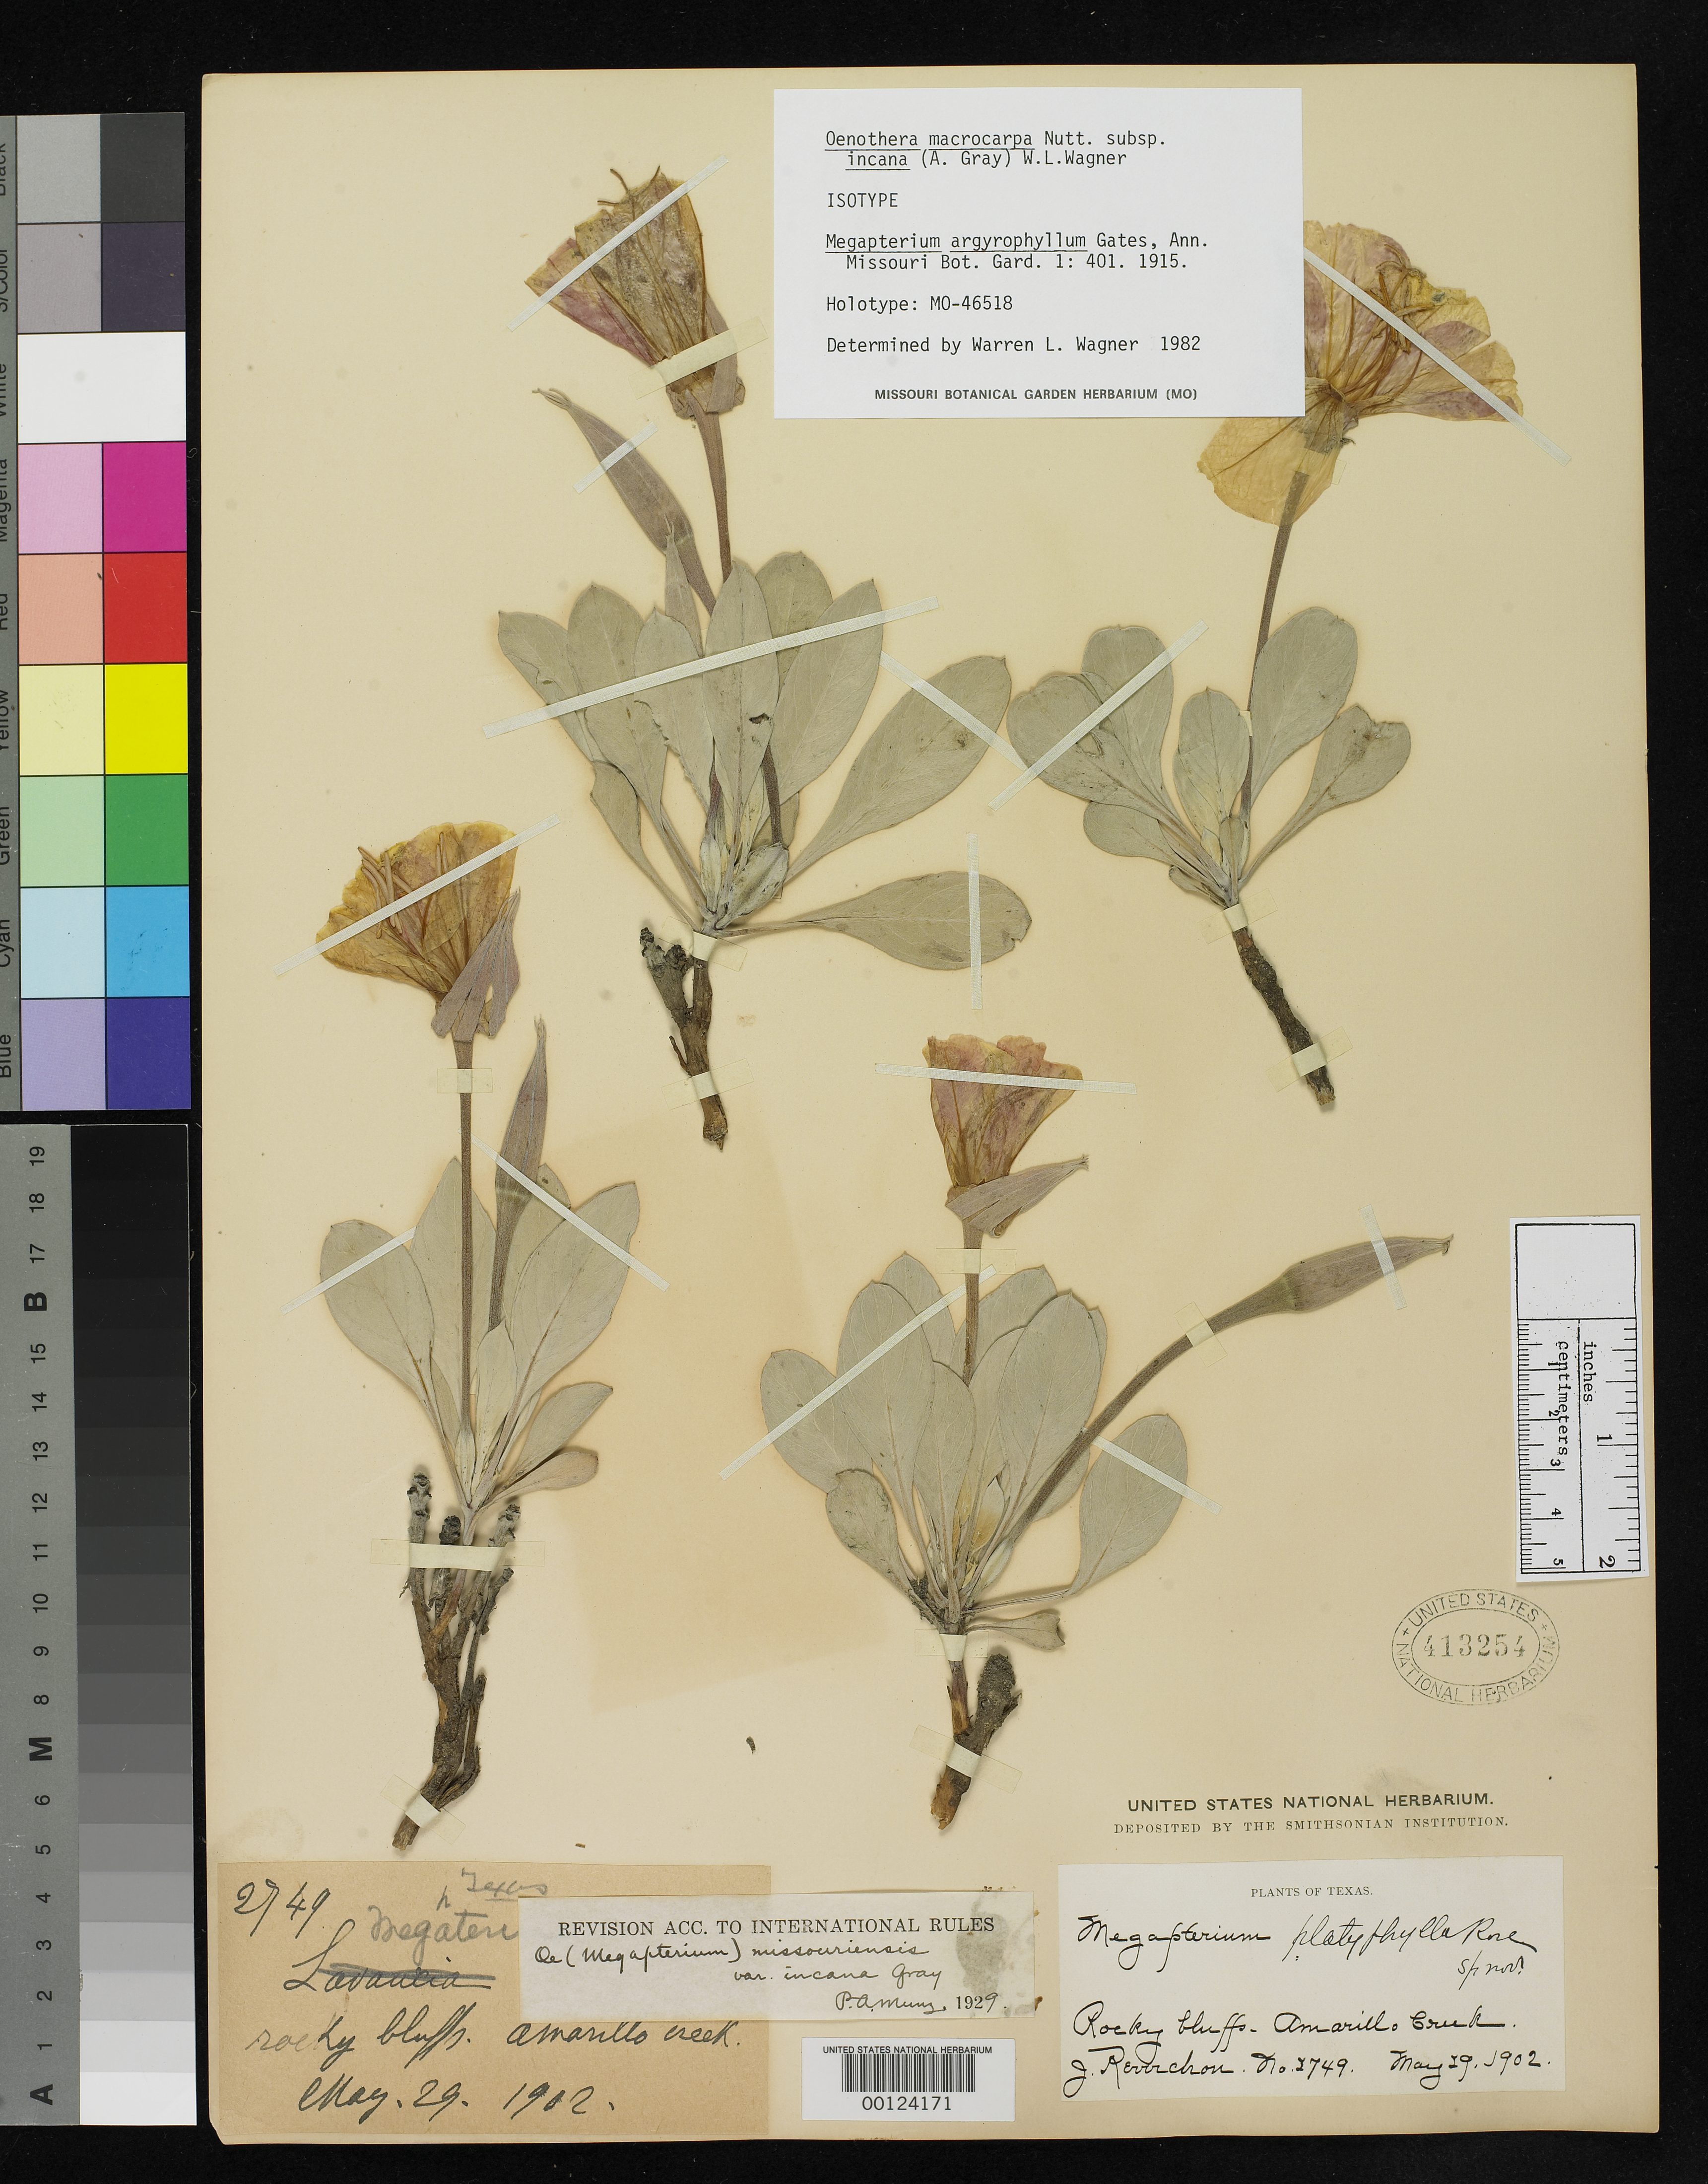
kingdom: Plantae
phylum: Tracheophyta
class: Magnoliopsida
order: Myrtales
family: Onagraceae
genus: Megapterium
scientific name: Megapterium argyrophyllum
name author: R.R. Gates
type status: Isotype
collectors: J. Reverchon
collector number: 2749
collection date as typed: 29 May 1902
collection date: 1902-05-29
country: United States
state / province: Texas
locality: Amarillo Creek.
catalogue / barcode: US 413254